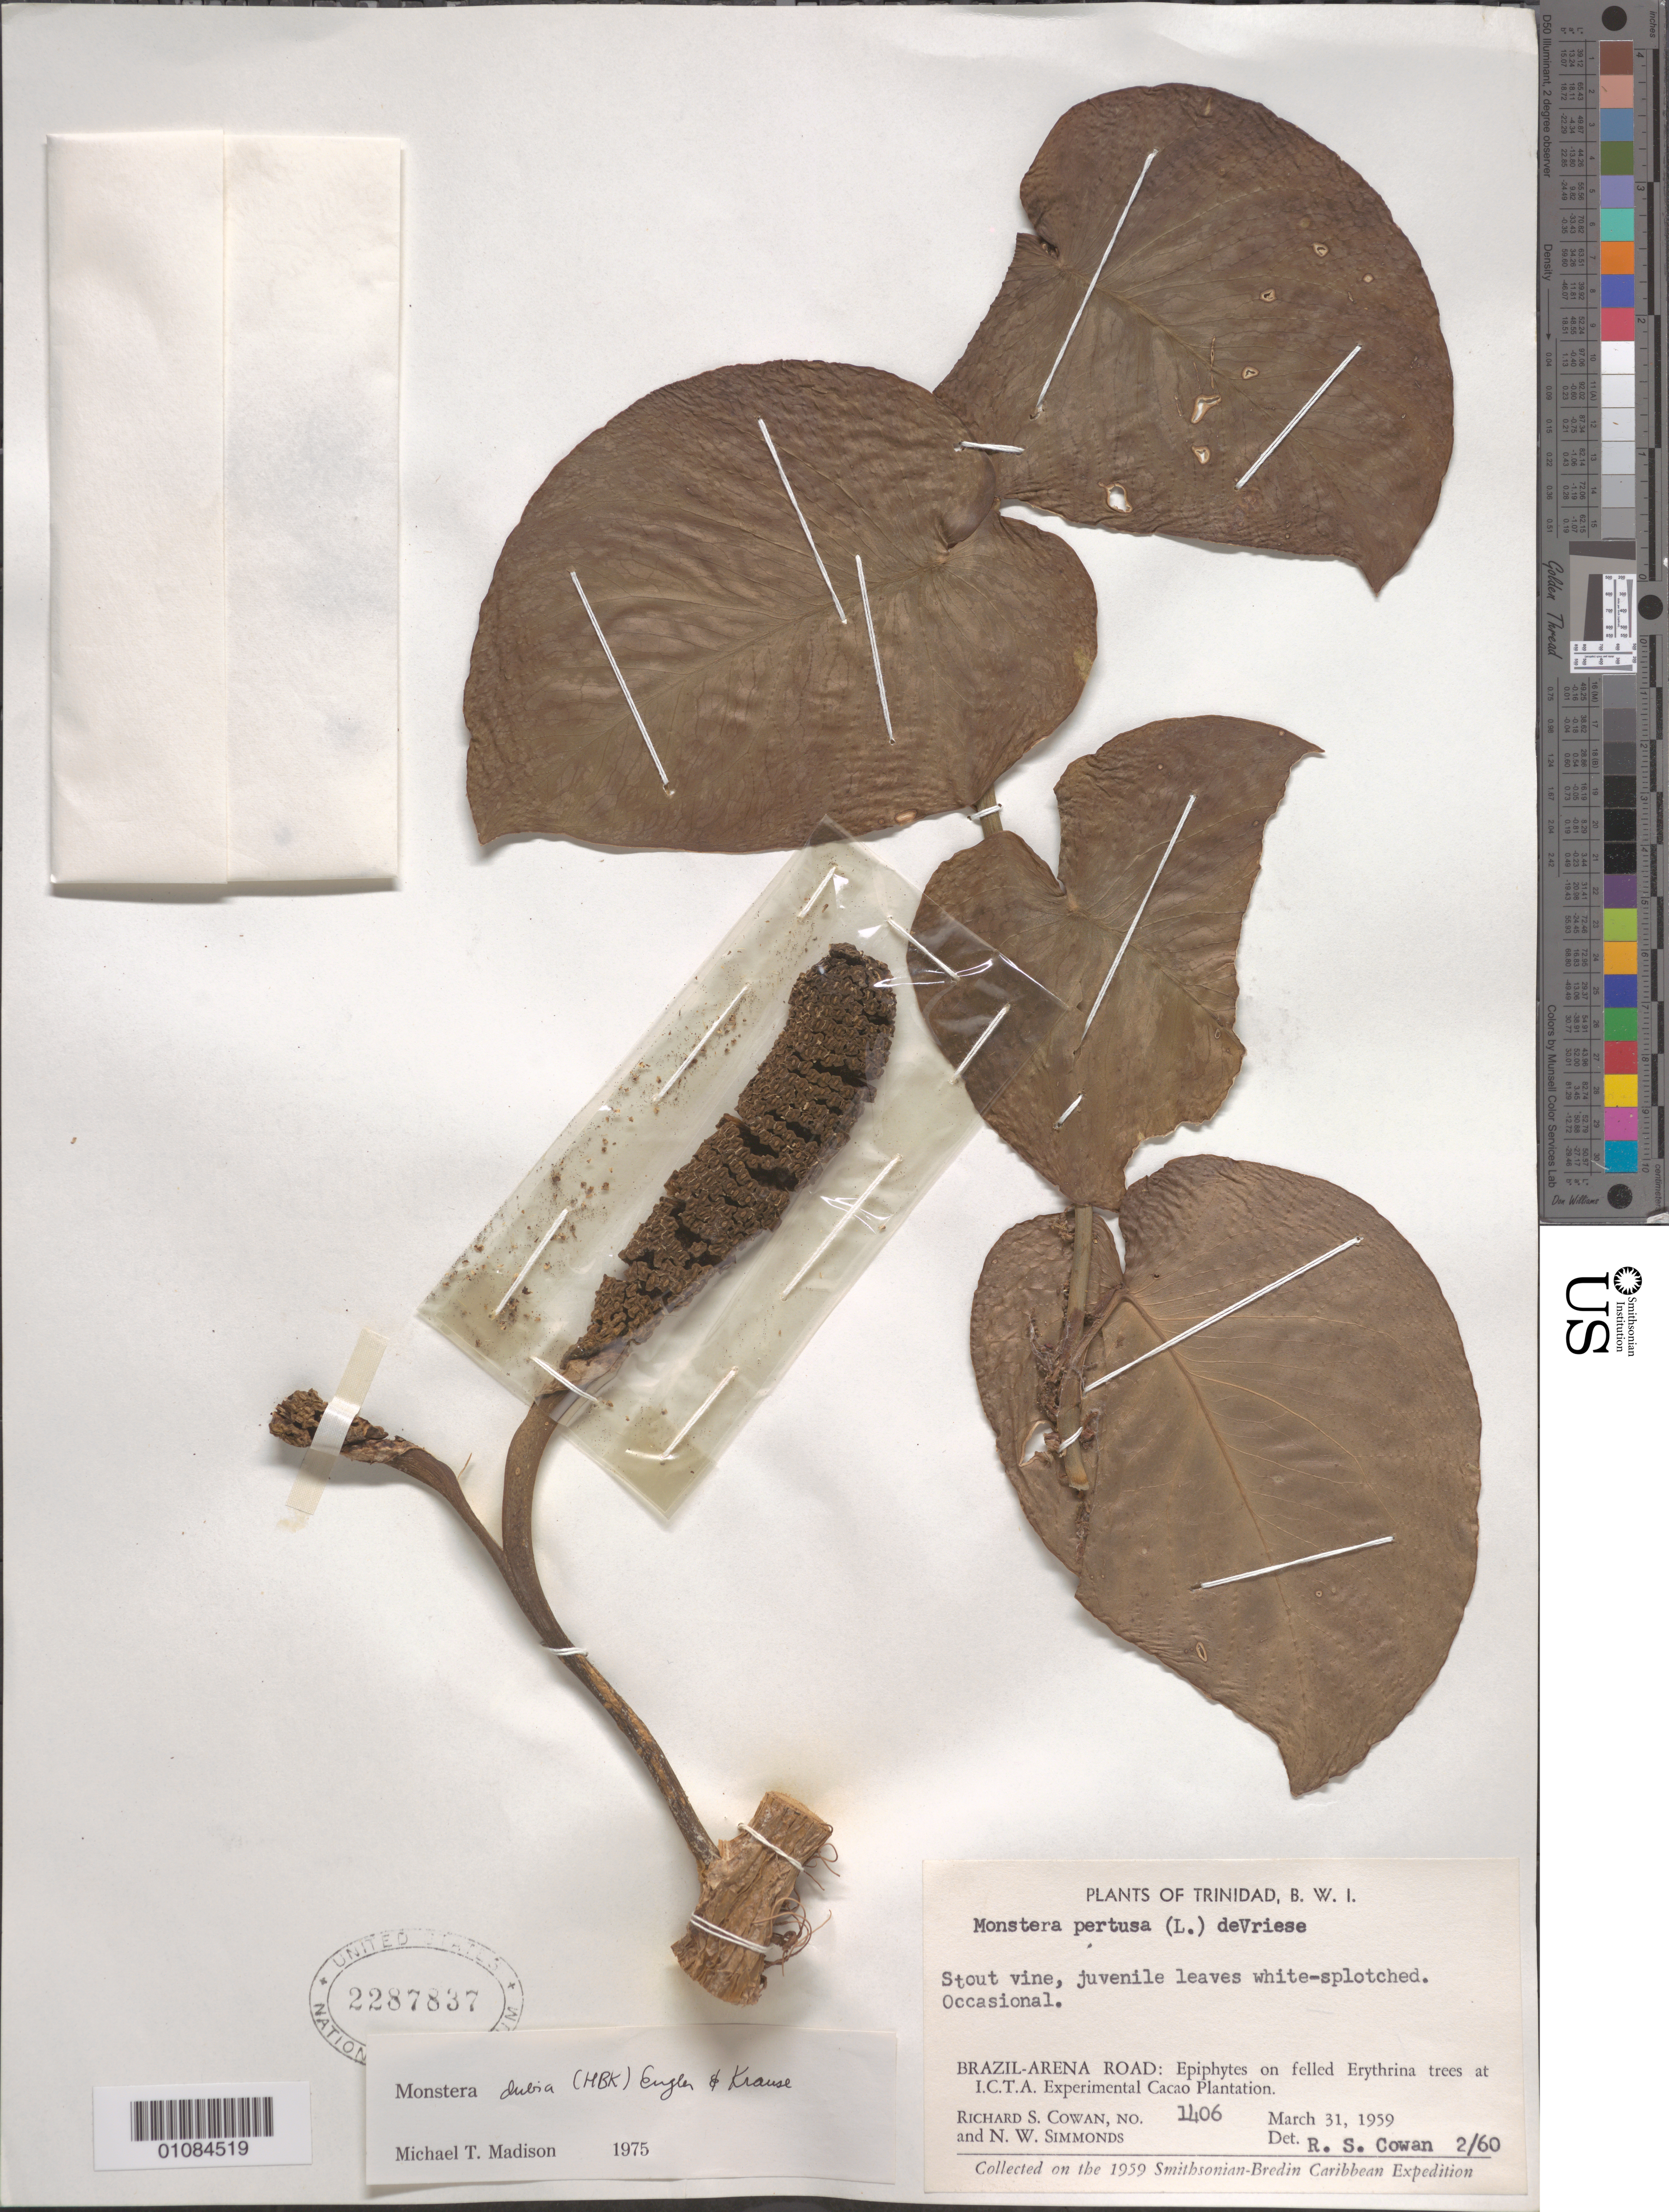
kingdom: Plantae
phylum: Tracheophyta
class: Liliopsida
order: Alismatales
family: Araceae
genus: Monstera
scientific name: Monstera dubia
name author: (Kunth) Engl. & K. Krause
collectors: R. S. Cowan & N. W. Simmonds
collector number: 1406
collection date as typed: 31 Mar 1959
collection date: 1959-03-31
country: Trinidad and Tobago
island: Trinidad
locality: Brazil-Arena Road, at I.C.T.A. Experimental Cacao Plantation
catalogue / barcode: US 2287837